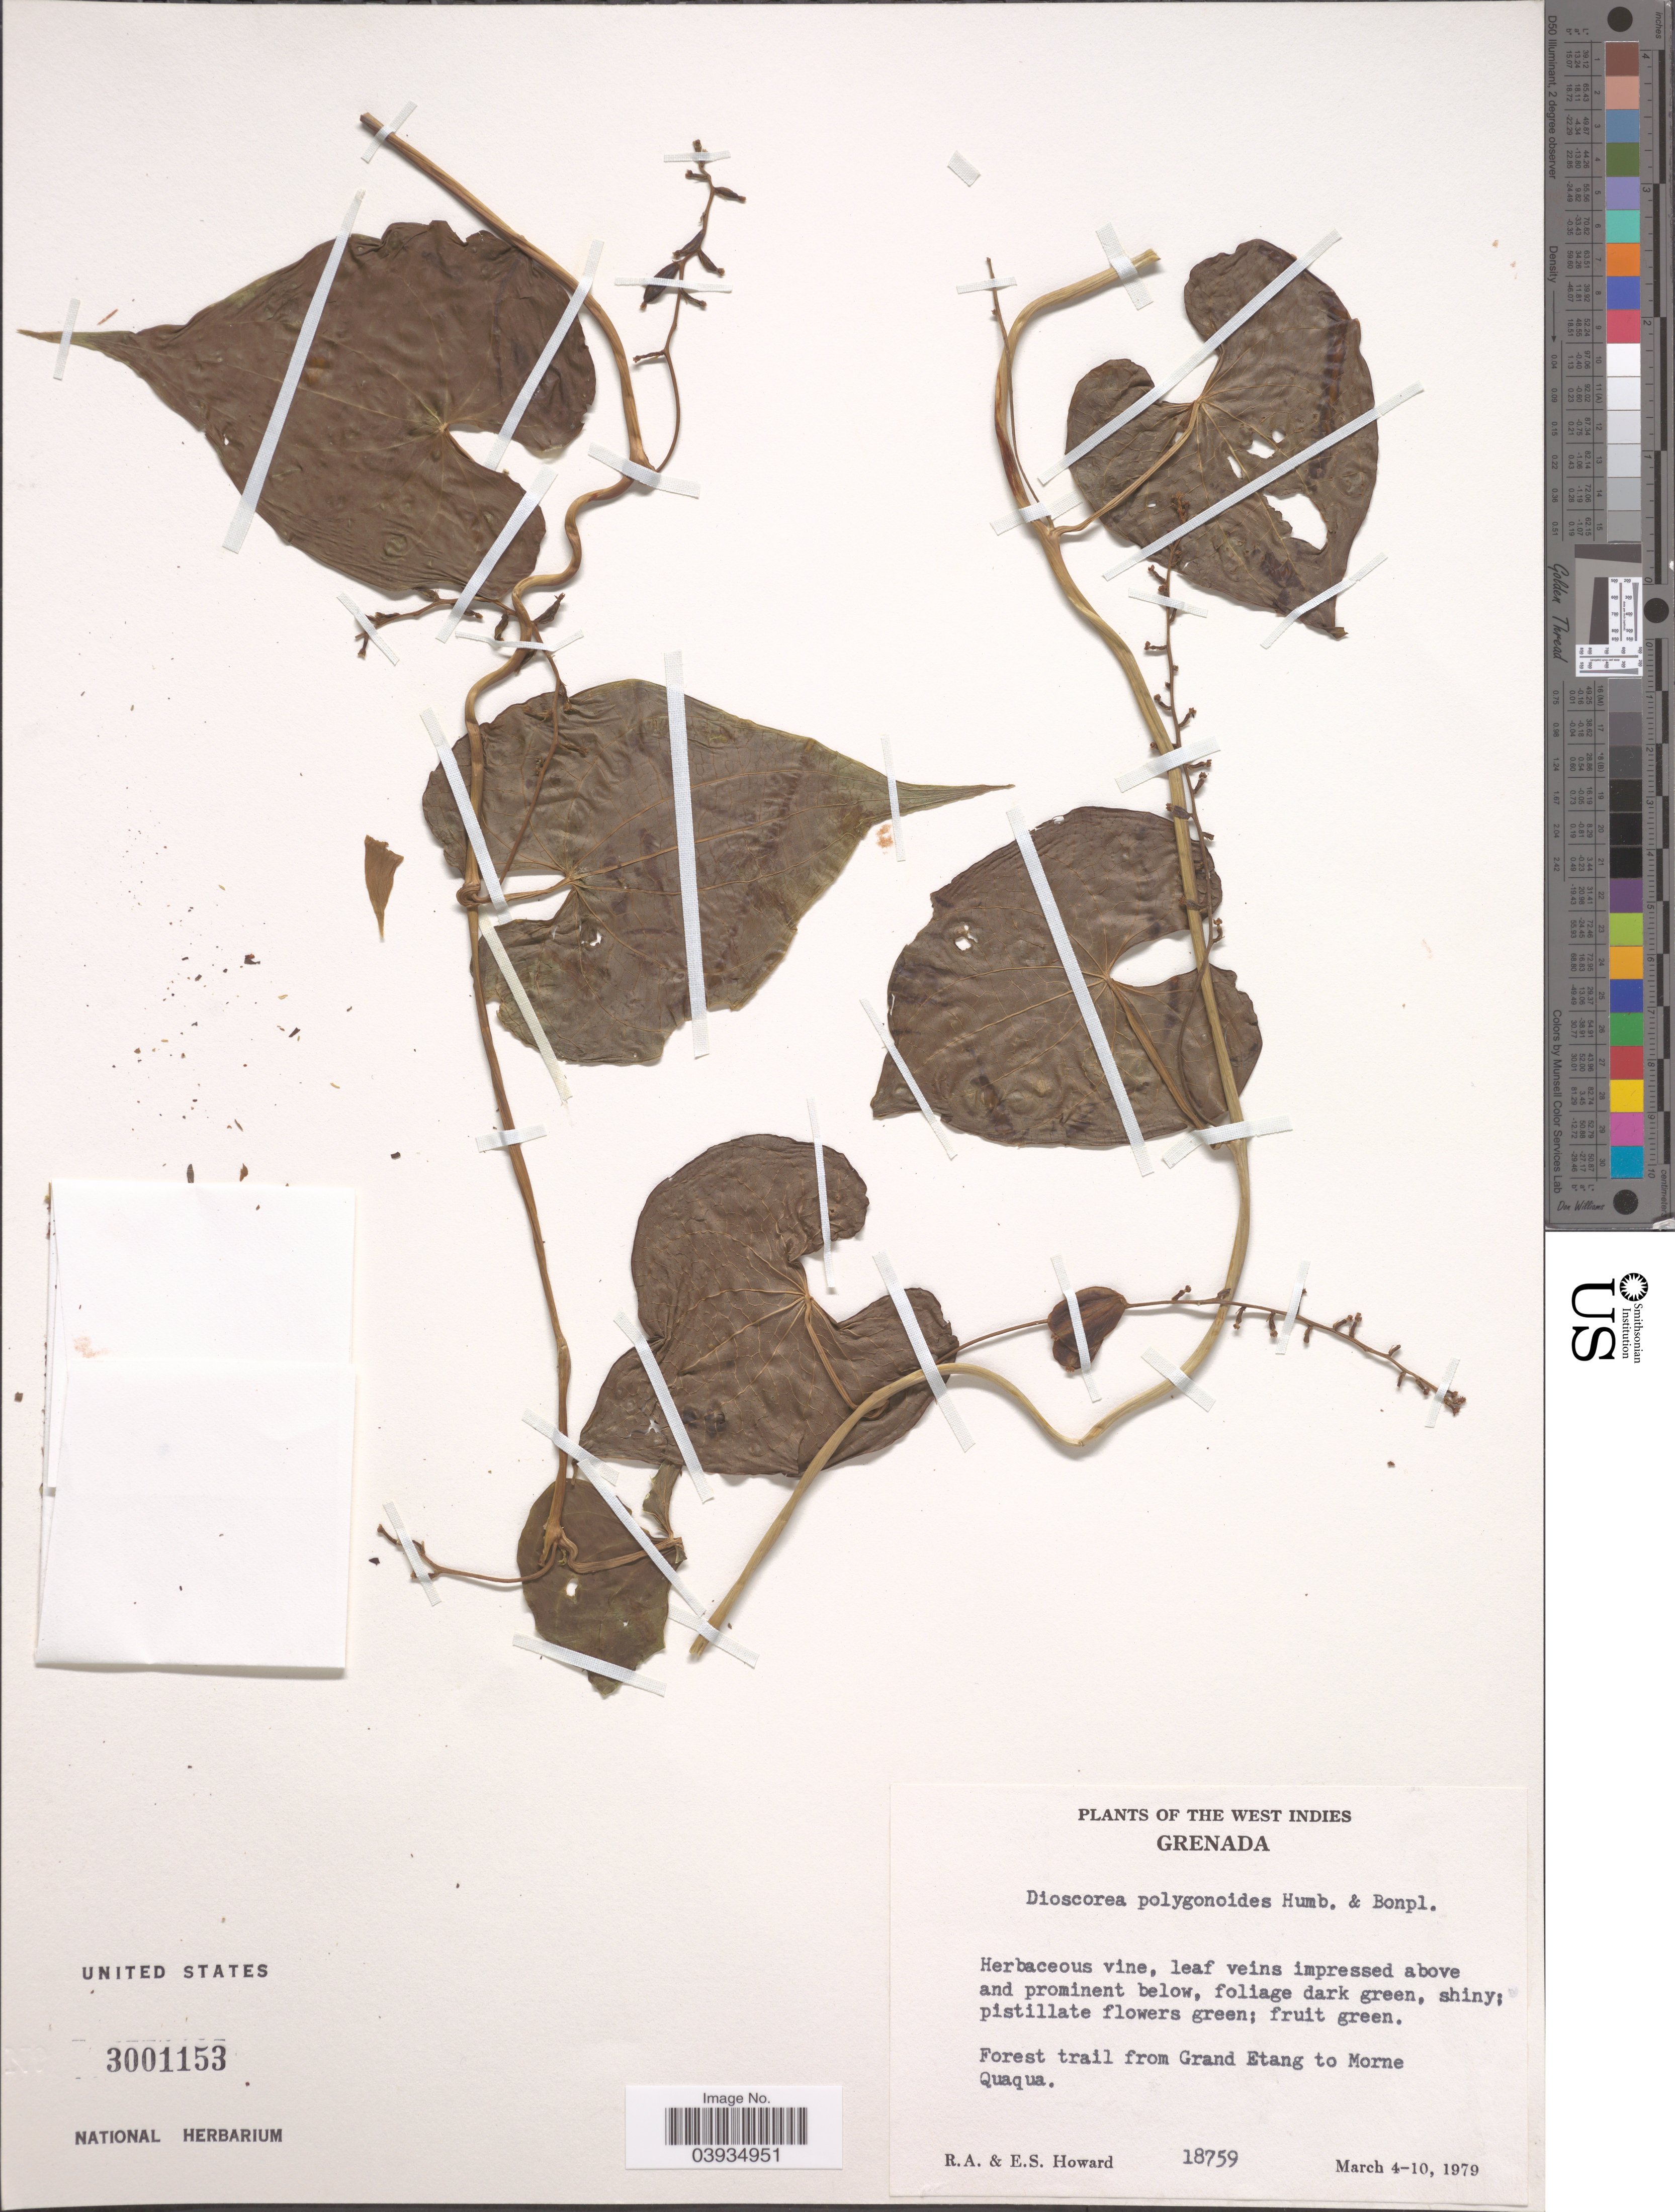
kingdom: Plantae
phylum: Tracheophyta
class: Liliopsida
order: Dioscoreales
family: Dioscoreaceae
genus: Dioscorea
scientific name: Dioscorea polygonoides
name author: Humb. & Bonpl. ex Willd.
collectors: R. A. Howard & E. S. Howard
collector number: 18759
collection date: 1979-03-04/1979-03-10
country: Grenada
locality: West Indies. Forest trail from Grand Etang to Morne Quaqua.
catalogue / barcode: US 3001153